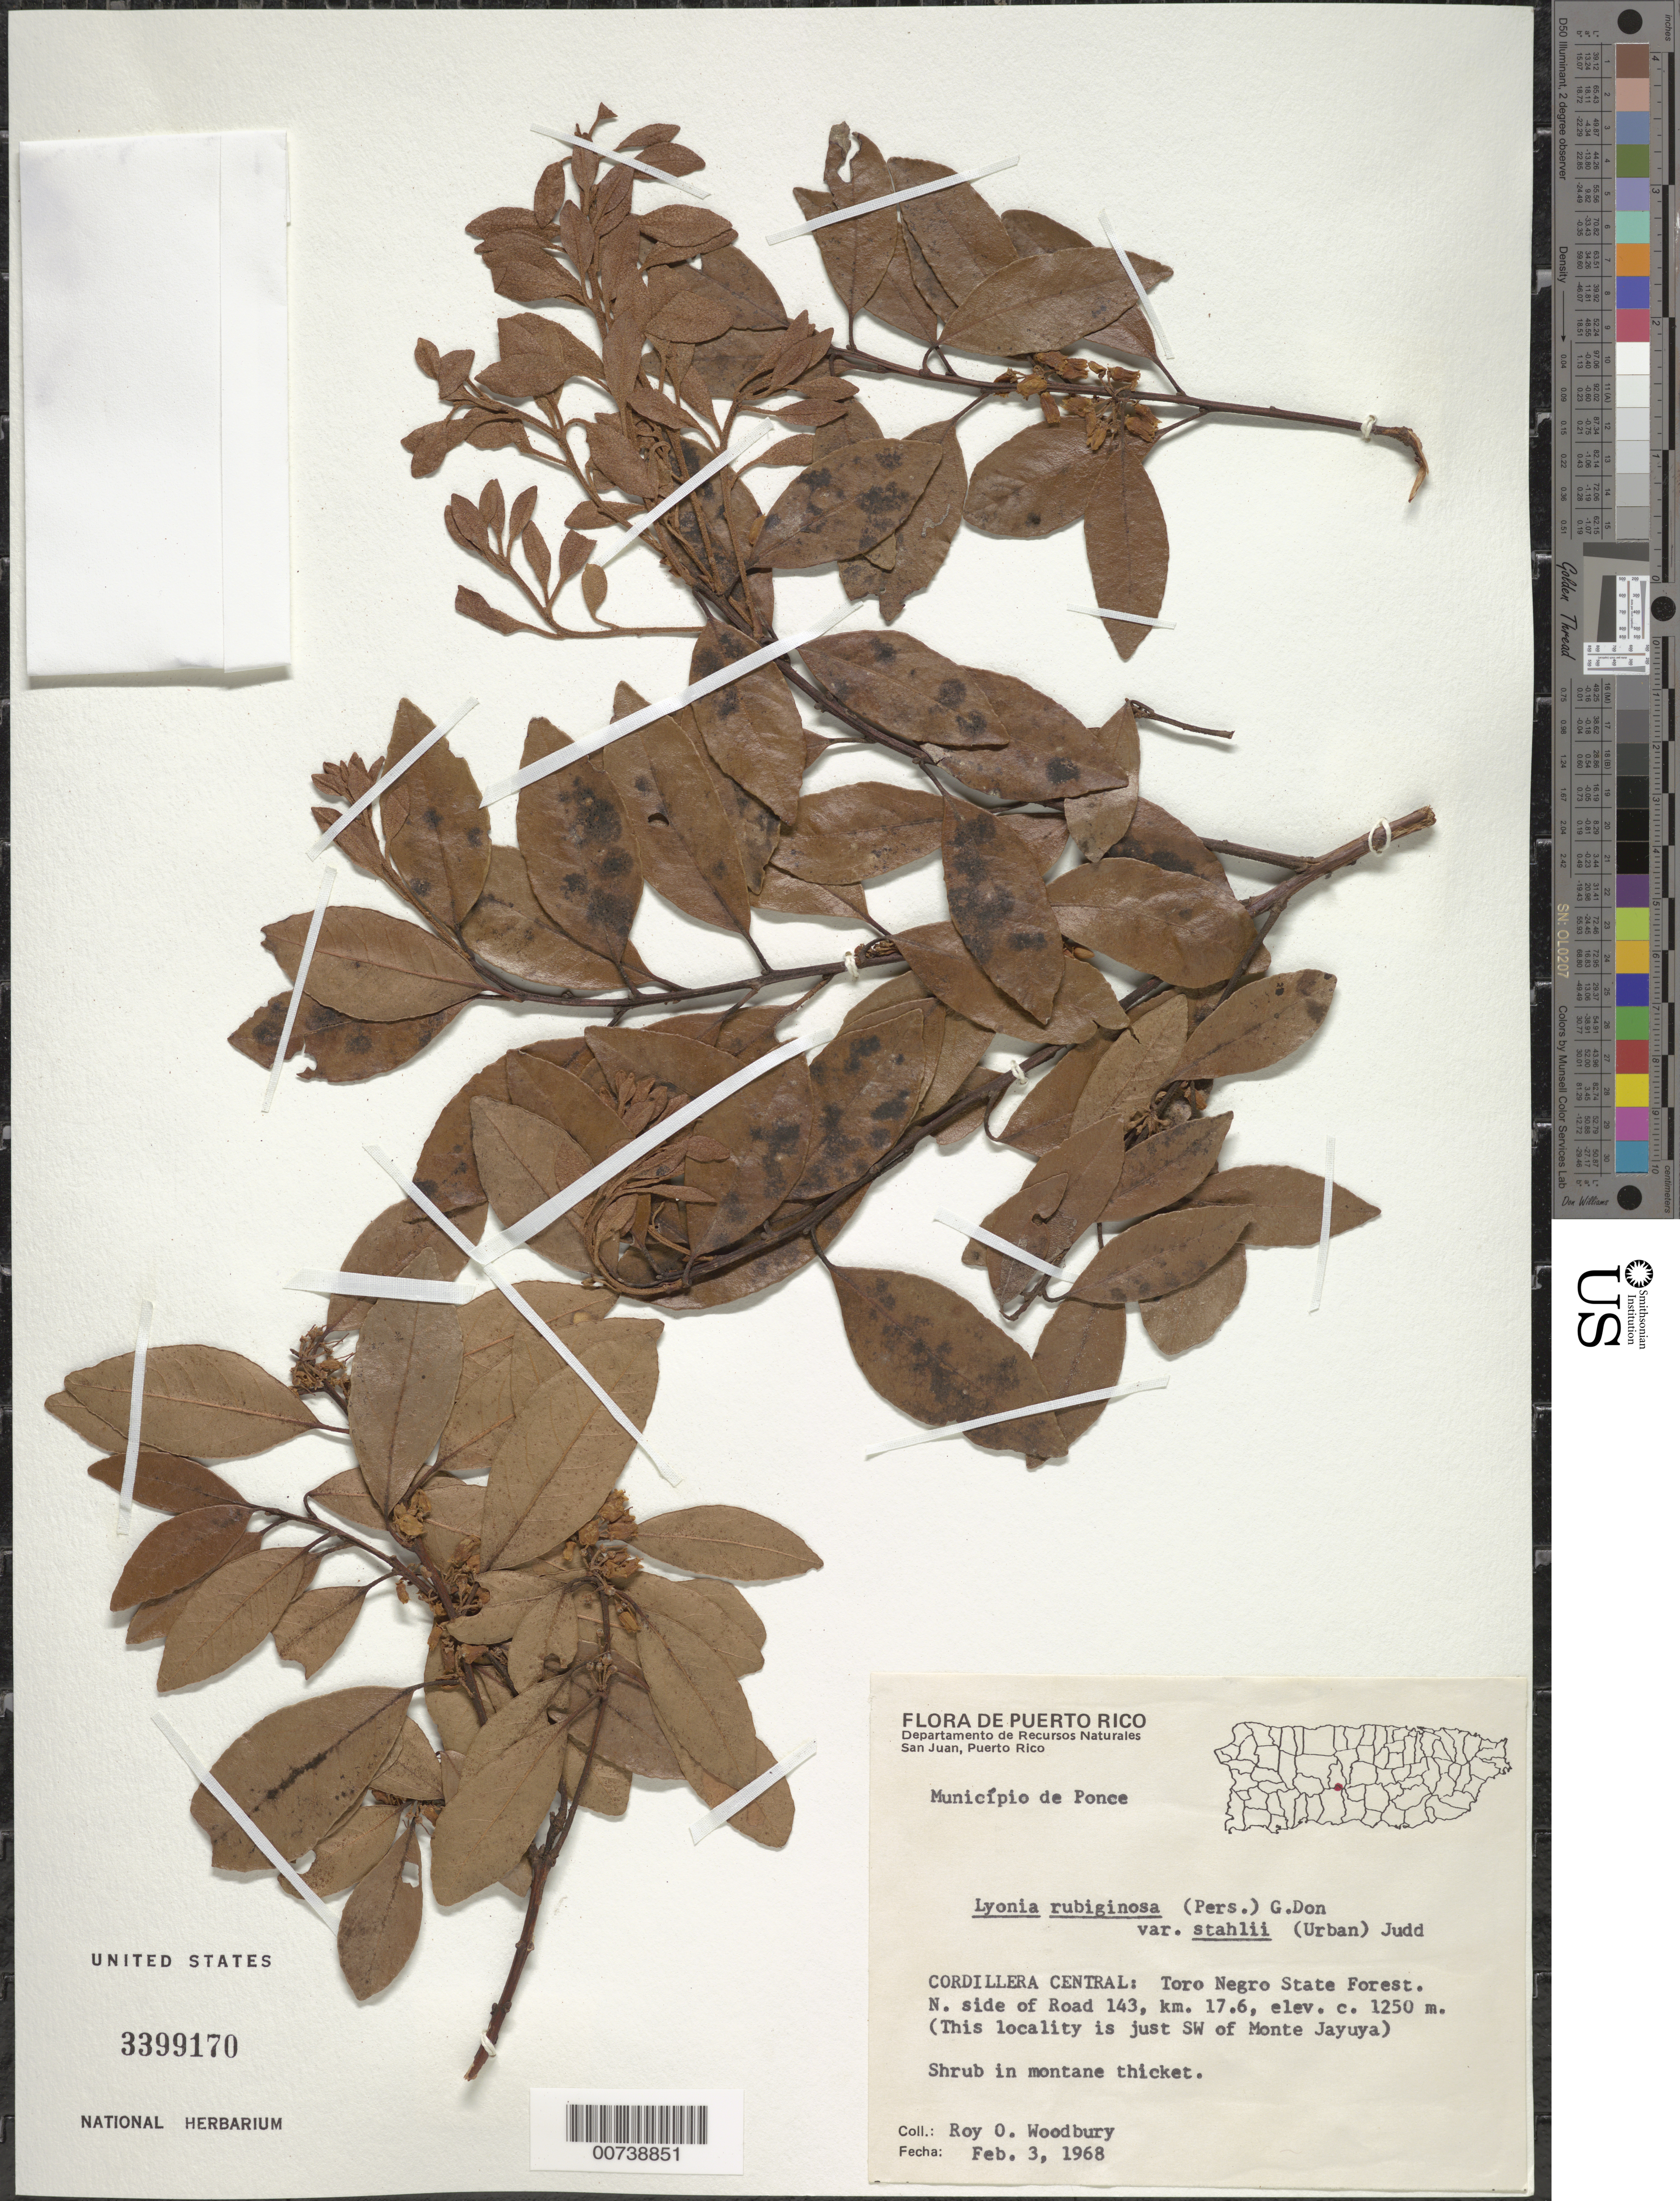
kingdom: Plantae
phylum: Tracheophyta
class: Magnoliopsida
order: Ericales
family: Ericaceae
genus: Lyonia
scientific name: Lyonia stahlii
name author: Urb.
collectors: R. O. Woodbury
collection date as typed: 03 Feb 1968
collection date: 1968-02-03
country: Puerto Rico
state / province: Ponce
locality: Cordillera Central: Toro Negro State Forest. N side of Road 143, km 17.6 (This locality is just SW of Monte Jayuya)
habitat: In montane thicket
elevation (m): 1250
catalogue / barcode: US 3399170